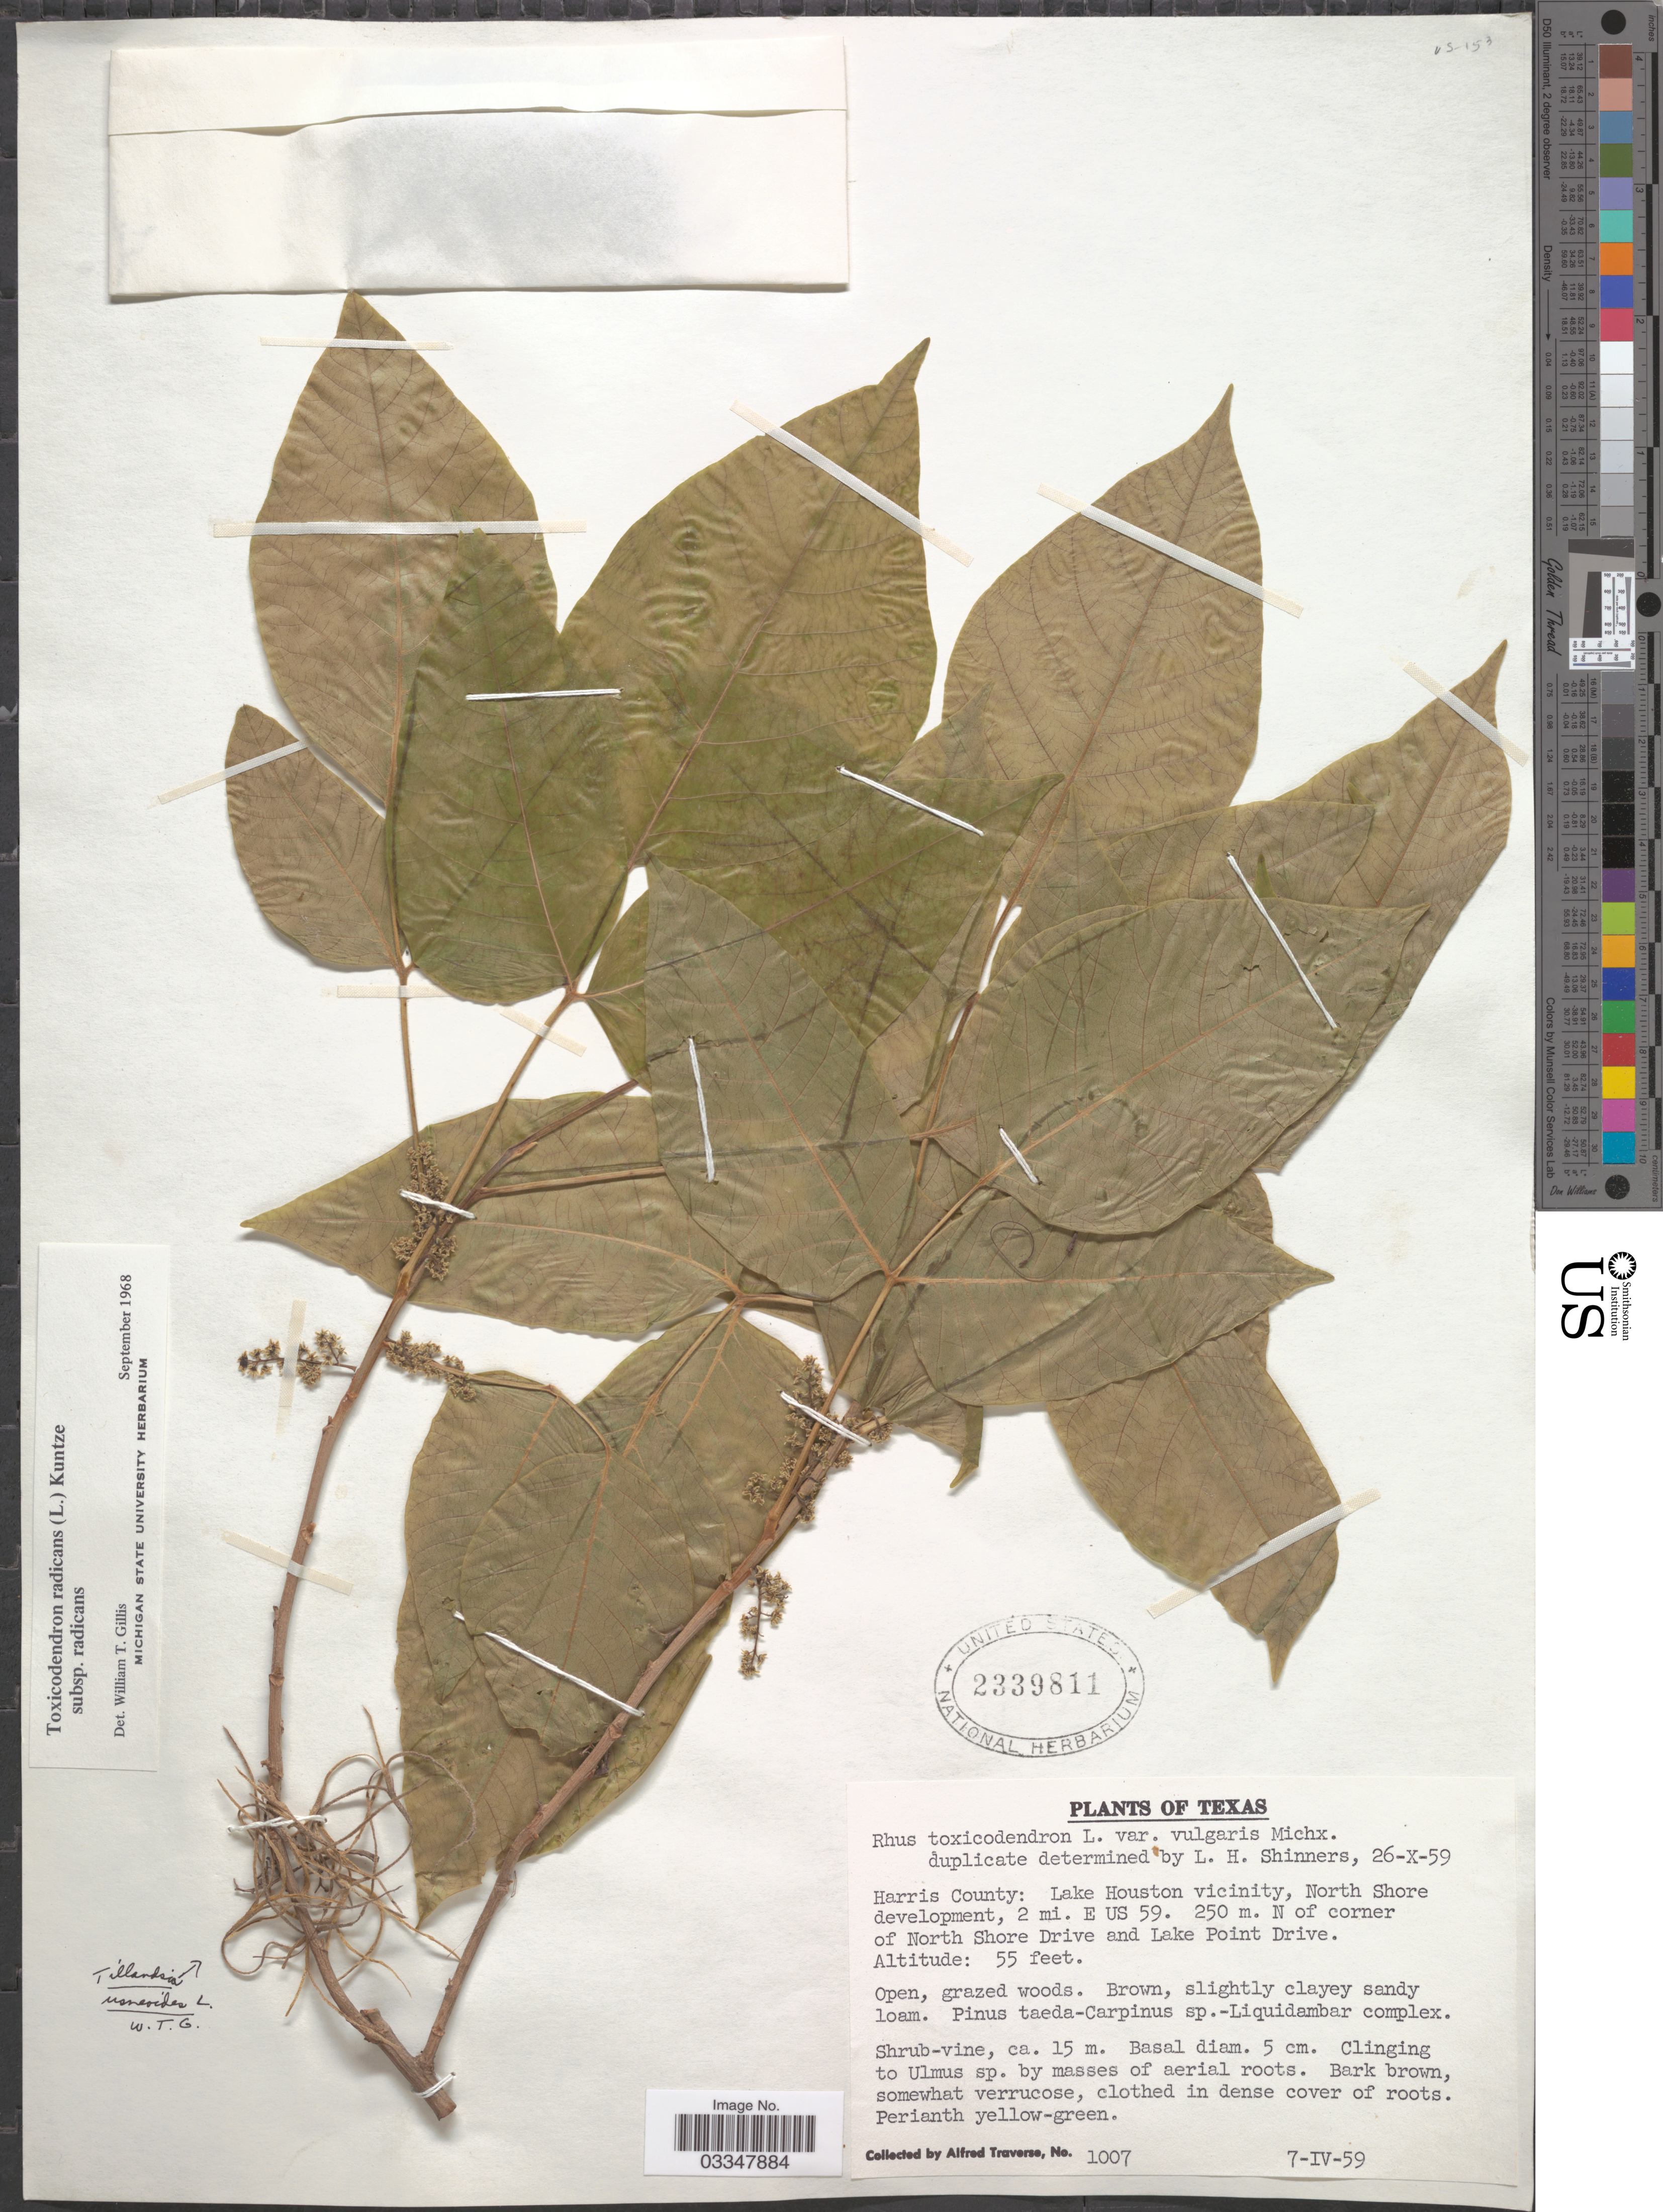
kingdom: Plantae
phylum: Tracheophyta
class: Magnoliopsida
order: Sapindales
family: Anacardiaceae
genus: Toxicodendron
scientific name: Toxicodendron radicans subsp. radicans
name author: (L.) Kuntze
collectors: A. Traverse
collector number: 1007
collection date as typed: Transcribed d/m/y: 7/4/59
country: United States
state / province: Texas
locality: Harris County: Lake Houston vicinity, North Shore development, 2 mi. E US 59. 250 m. N of corner of North Shore Drive and Lake Point Drive.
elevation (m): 17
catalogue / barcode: US 2339811